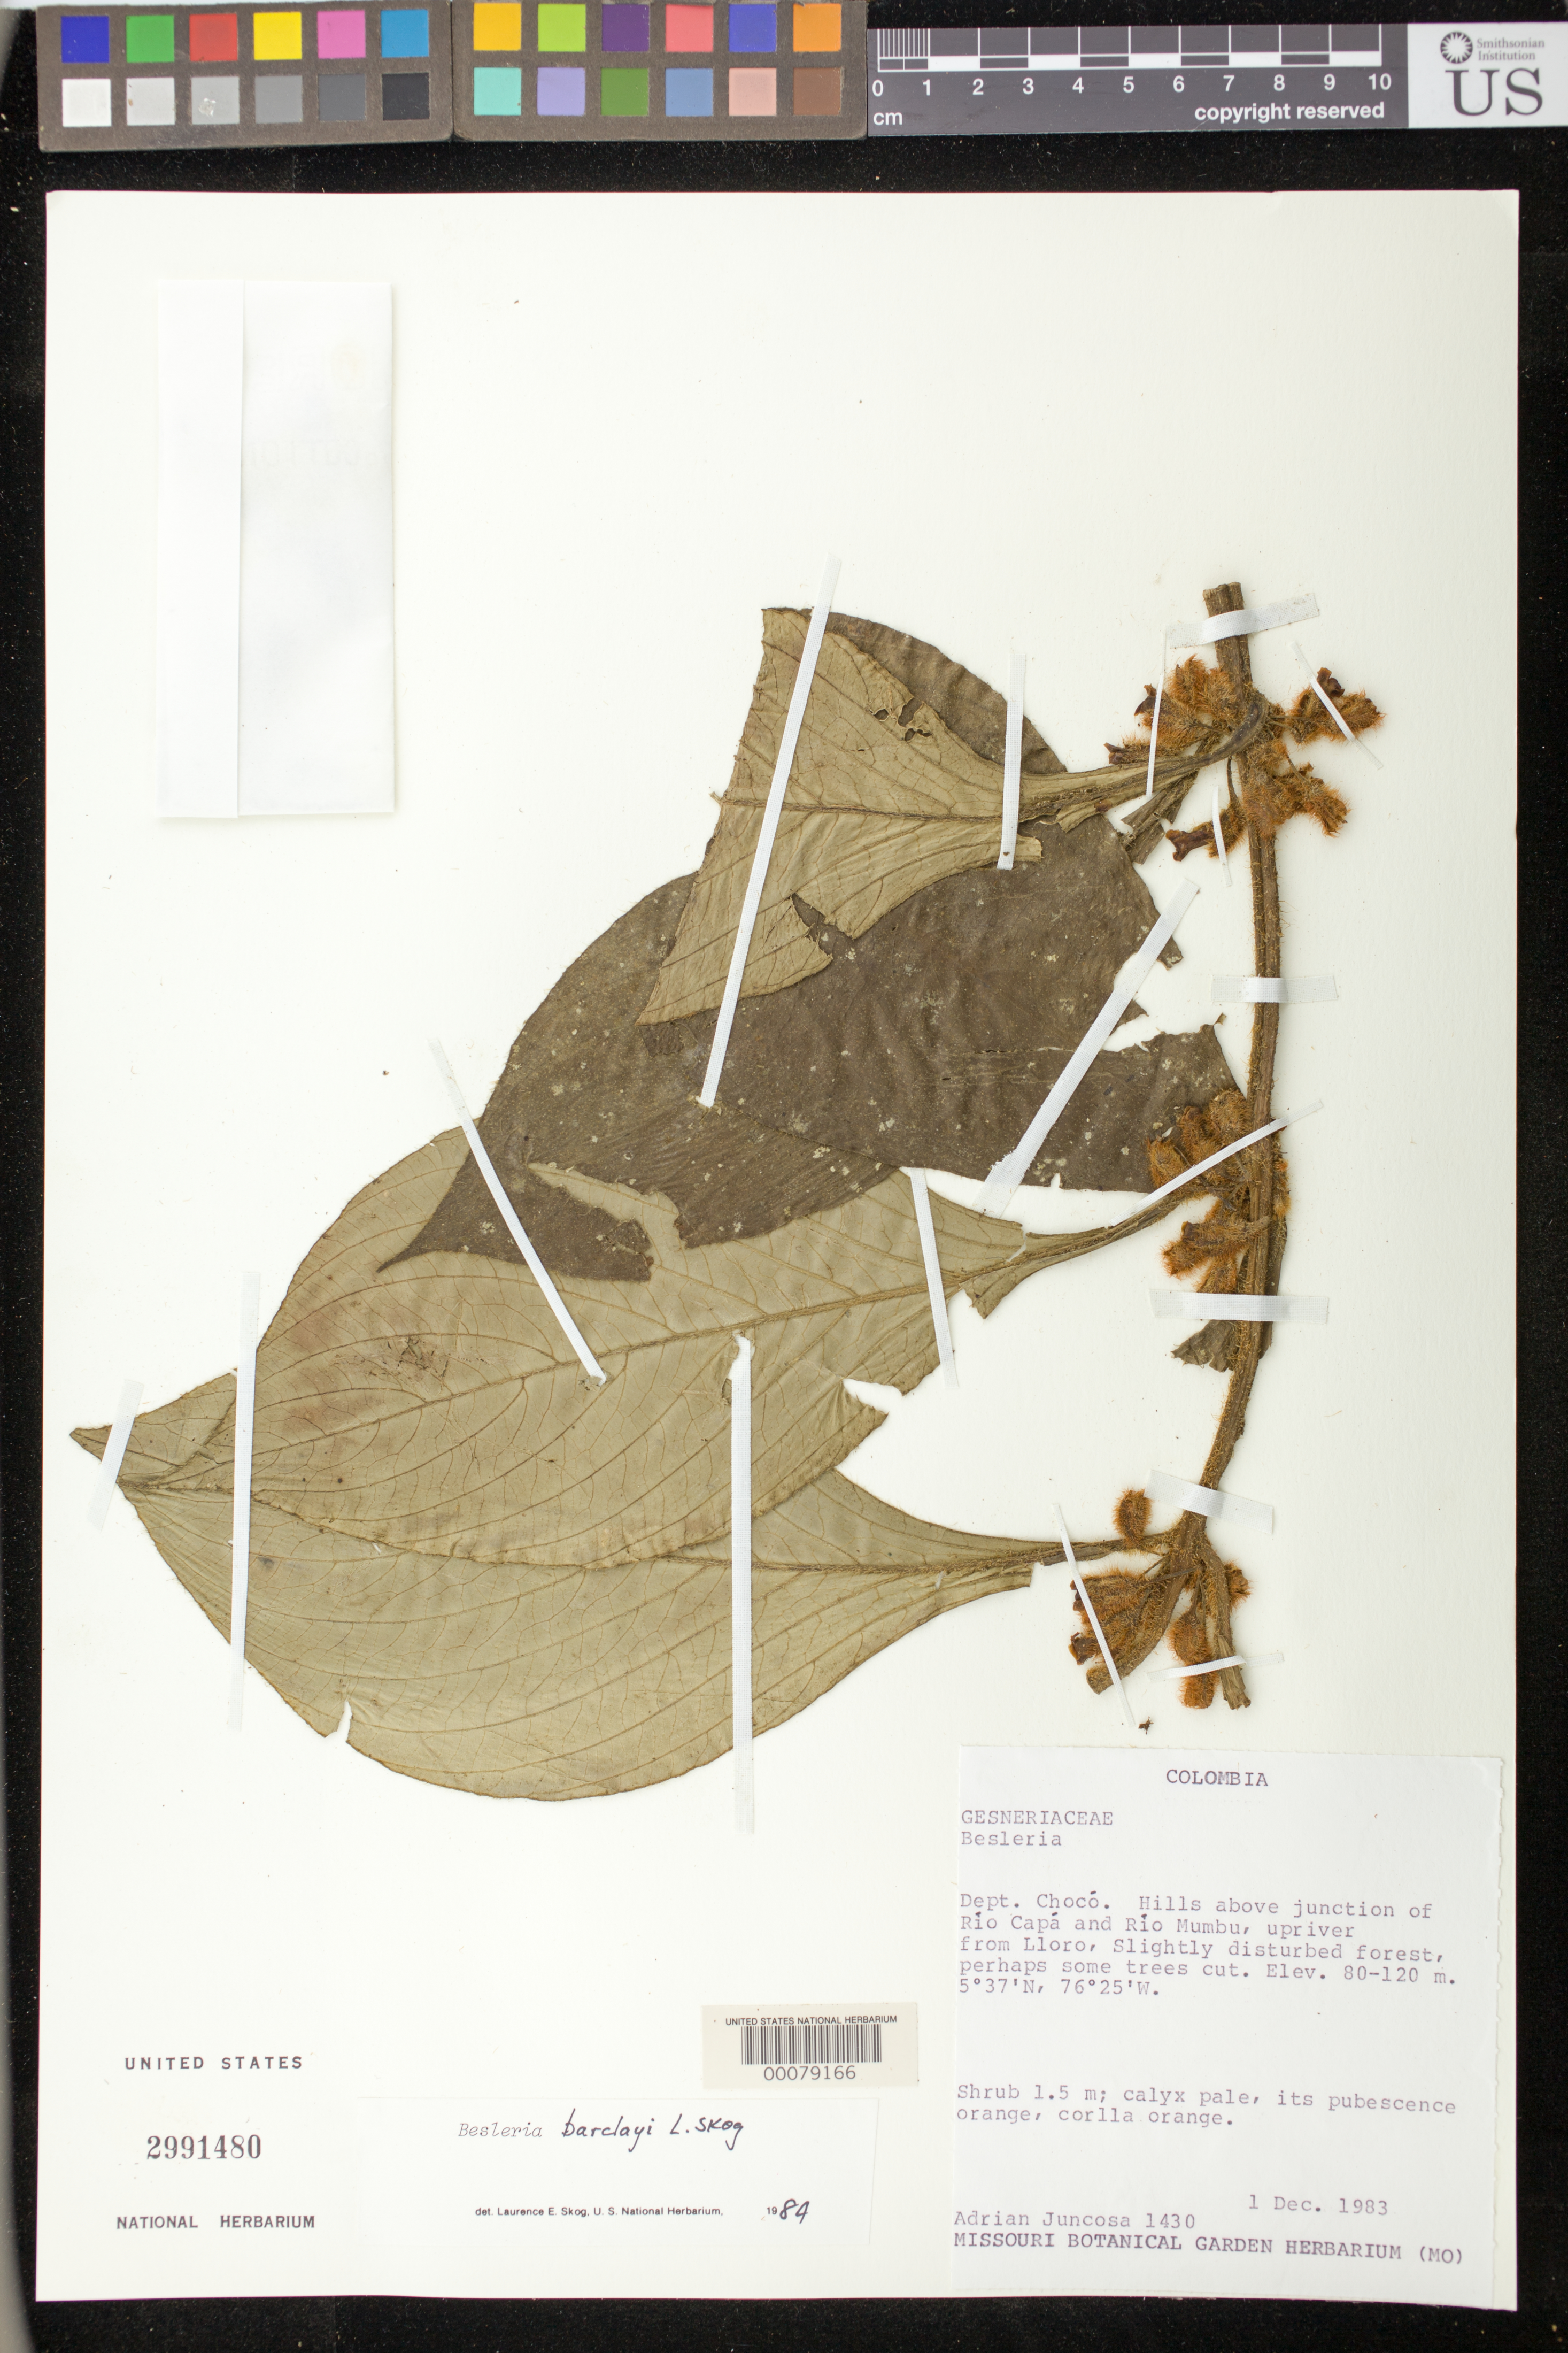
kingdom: Plantae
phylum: Tracheophyta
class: Magnoliopsida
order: Lamiales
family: Gesneriaceae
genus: Besleria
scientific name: Besleria barclayi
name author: L.E. Skog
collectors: A. Juncosa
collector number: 1430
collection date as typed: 01 Dec 1983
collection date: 1983-12-01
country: Colombia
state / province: Chocó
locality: Hills above junction of Rio Capa and Rio Mumbu, upriver from Lloro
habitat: Slightly disturbed forest, perhaps some trees cut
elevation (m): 80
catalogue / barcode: US 2991480